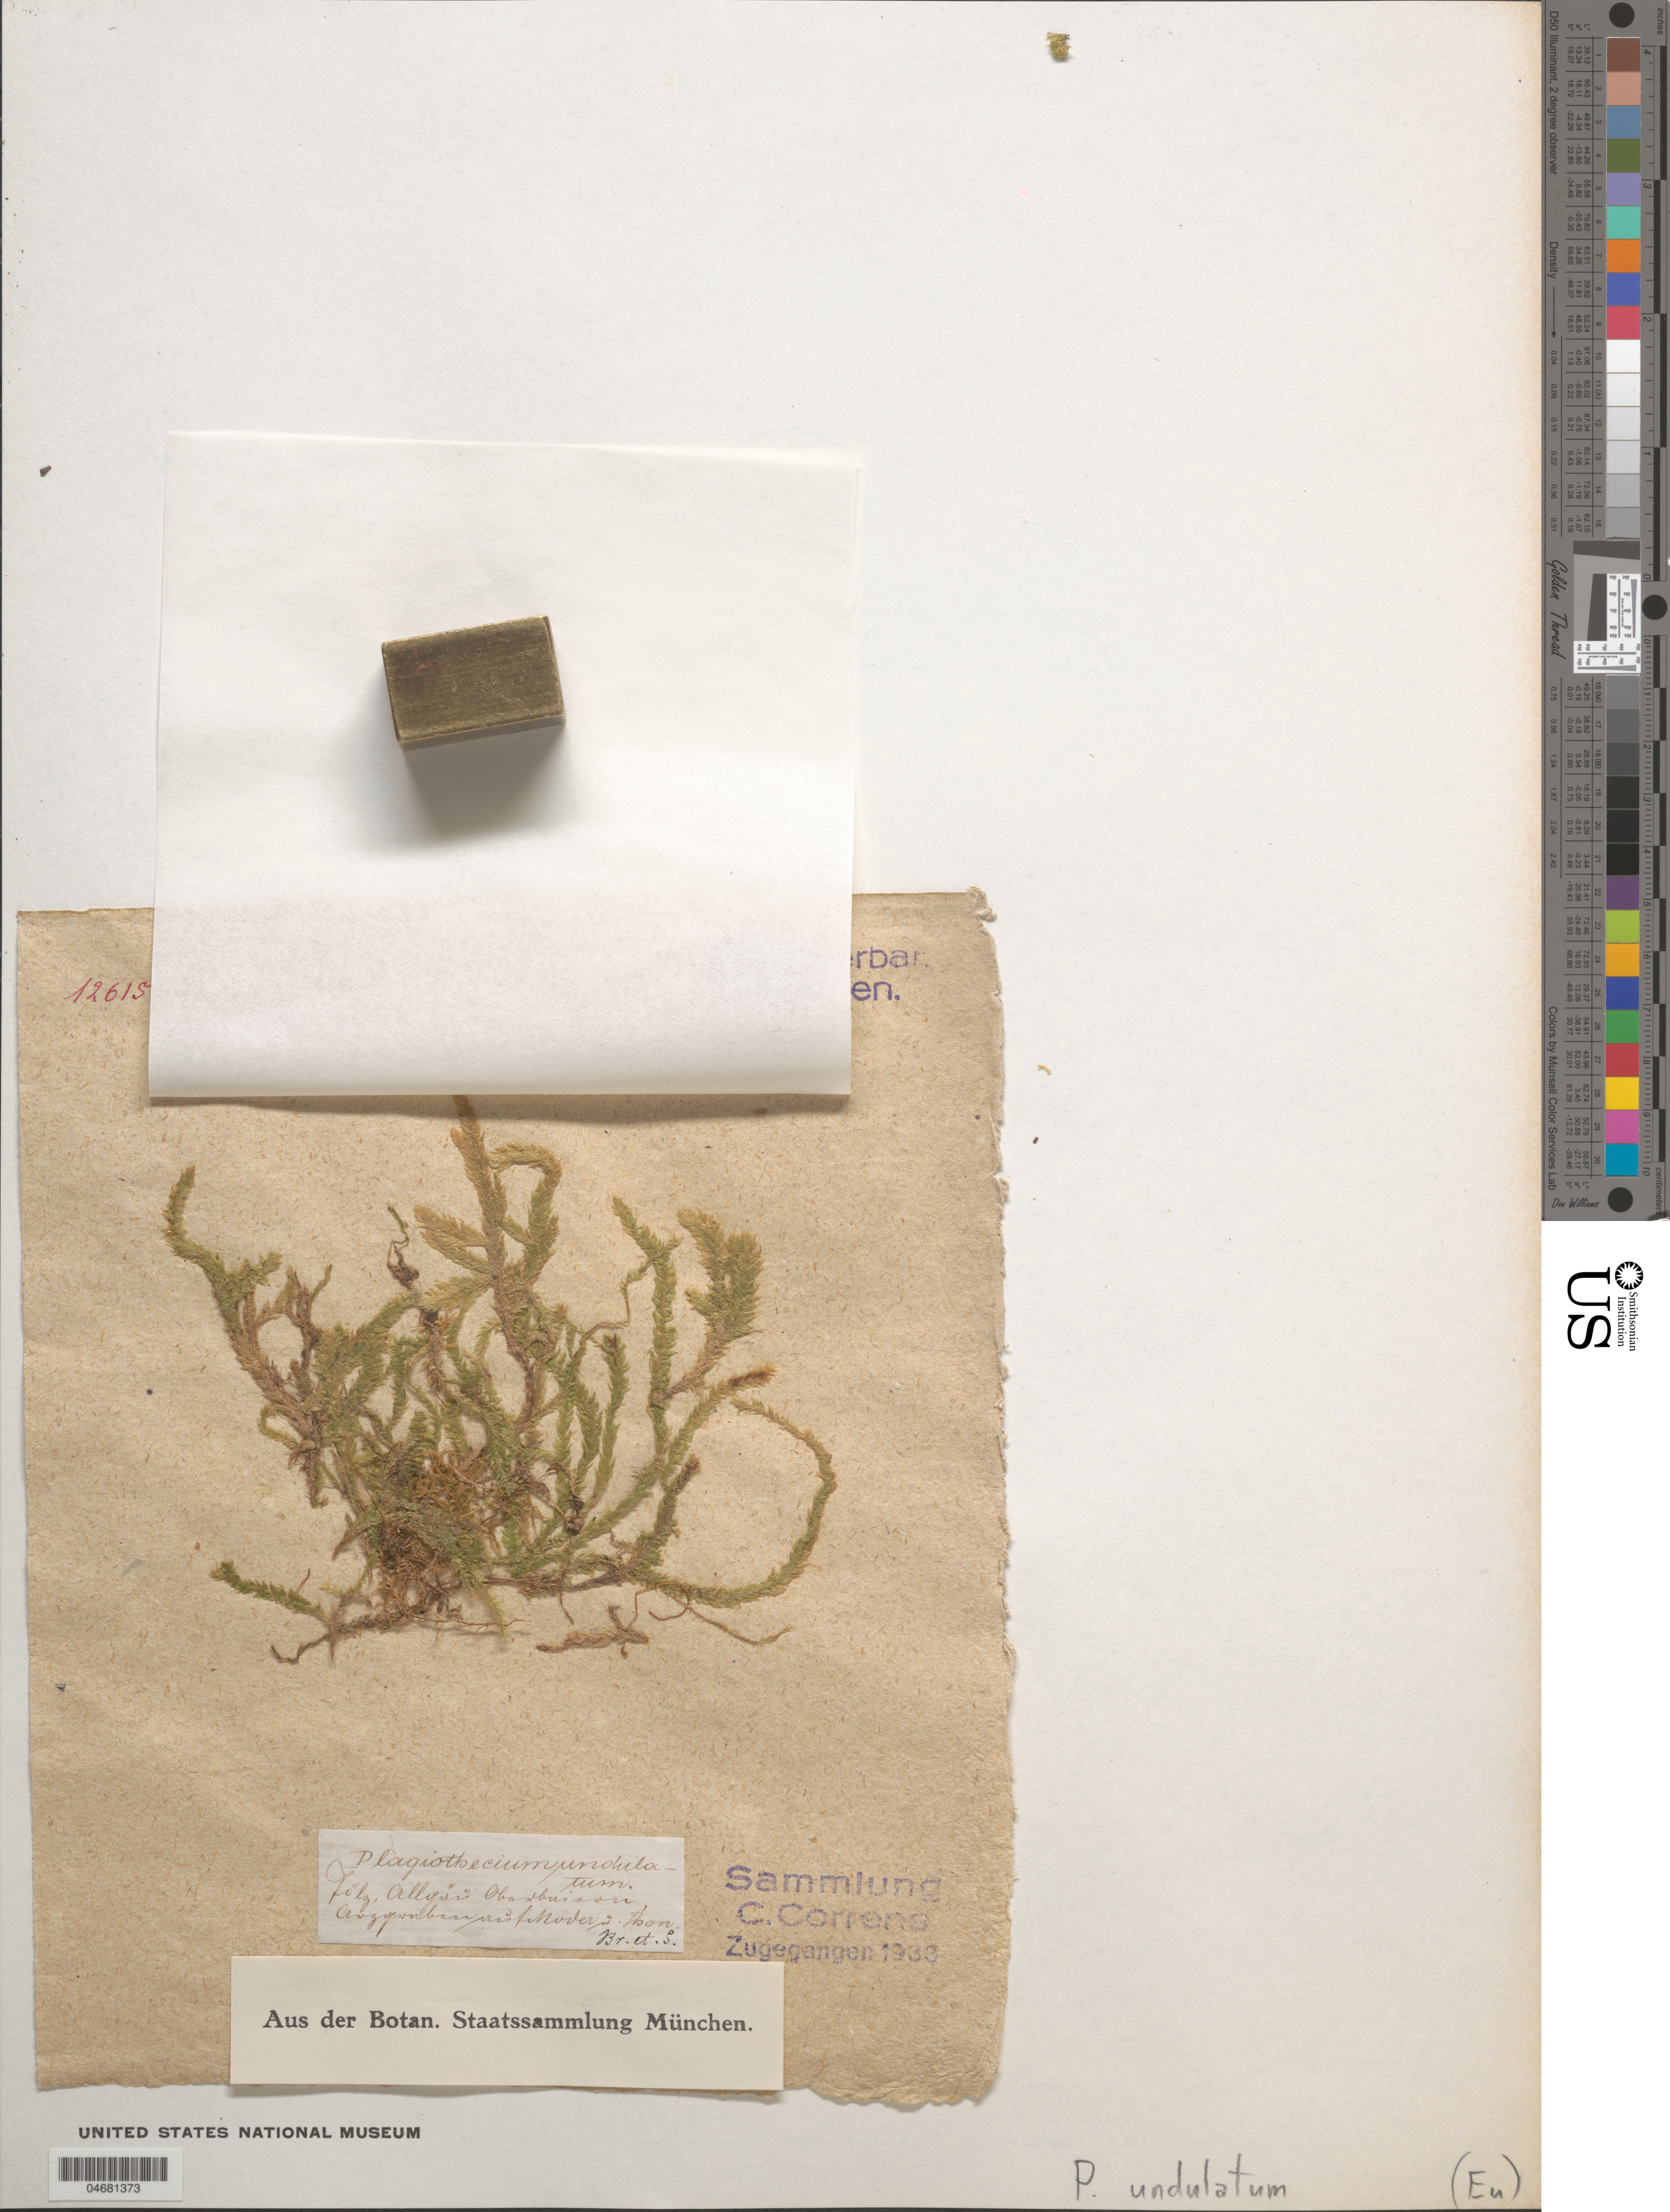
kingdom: Plantae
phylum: Bryophyta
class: Bryopsida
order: Hypnales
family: Plagiotheciaceae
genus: Plagiothecium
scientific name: Plagiothecium undulatum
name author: (Hedw.) Schimp.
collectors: C. Correns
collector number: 12615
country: Germany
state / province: Bayern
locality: Fïlz, Allgäu